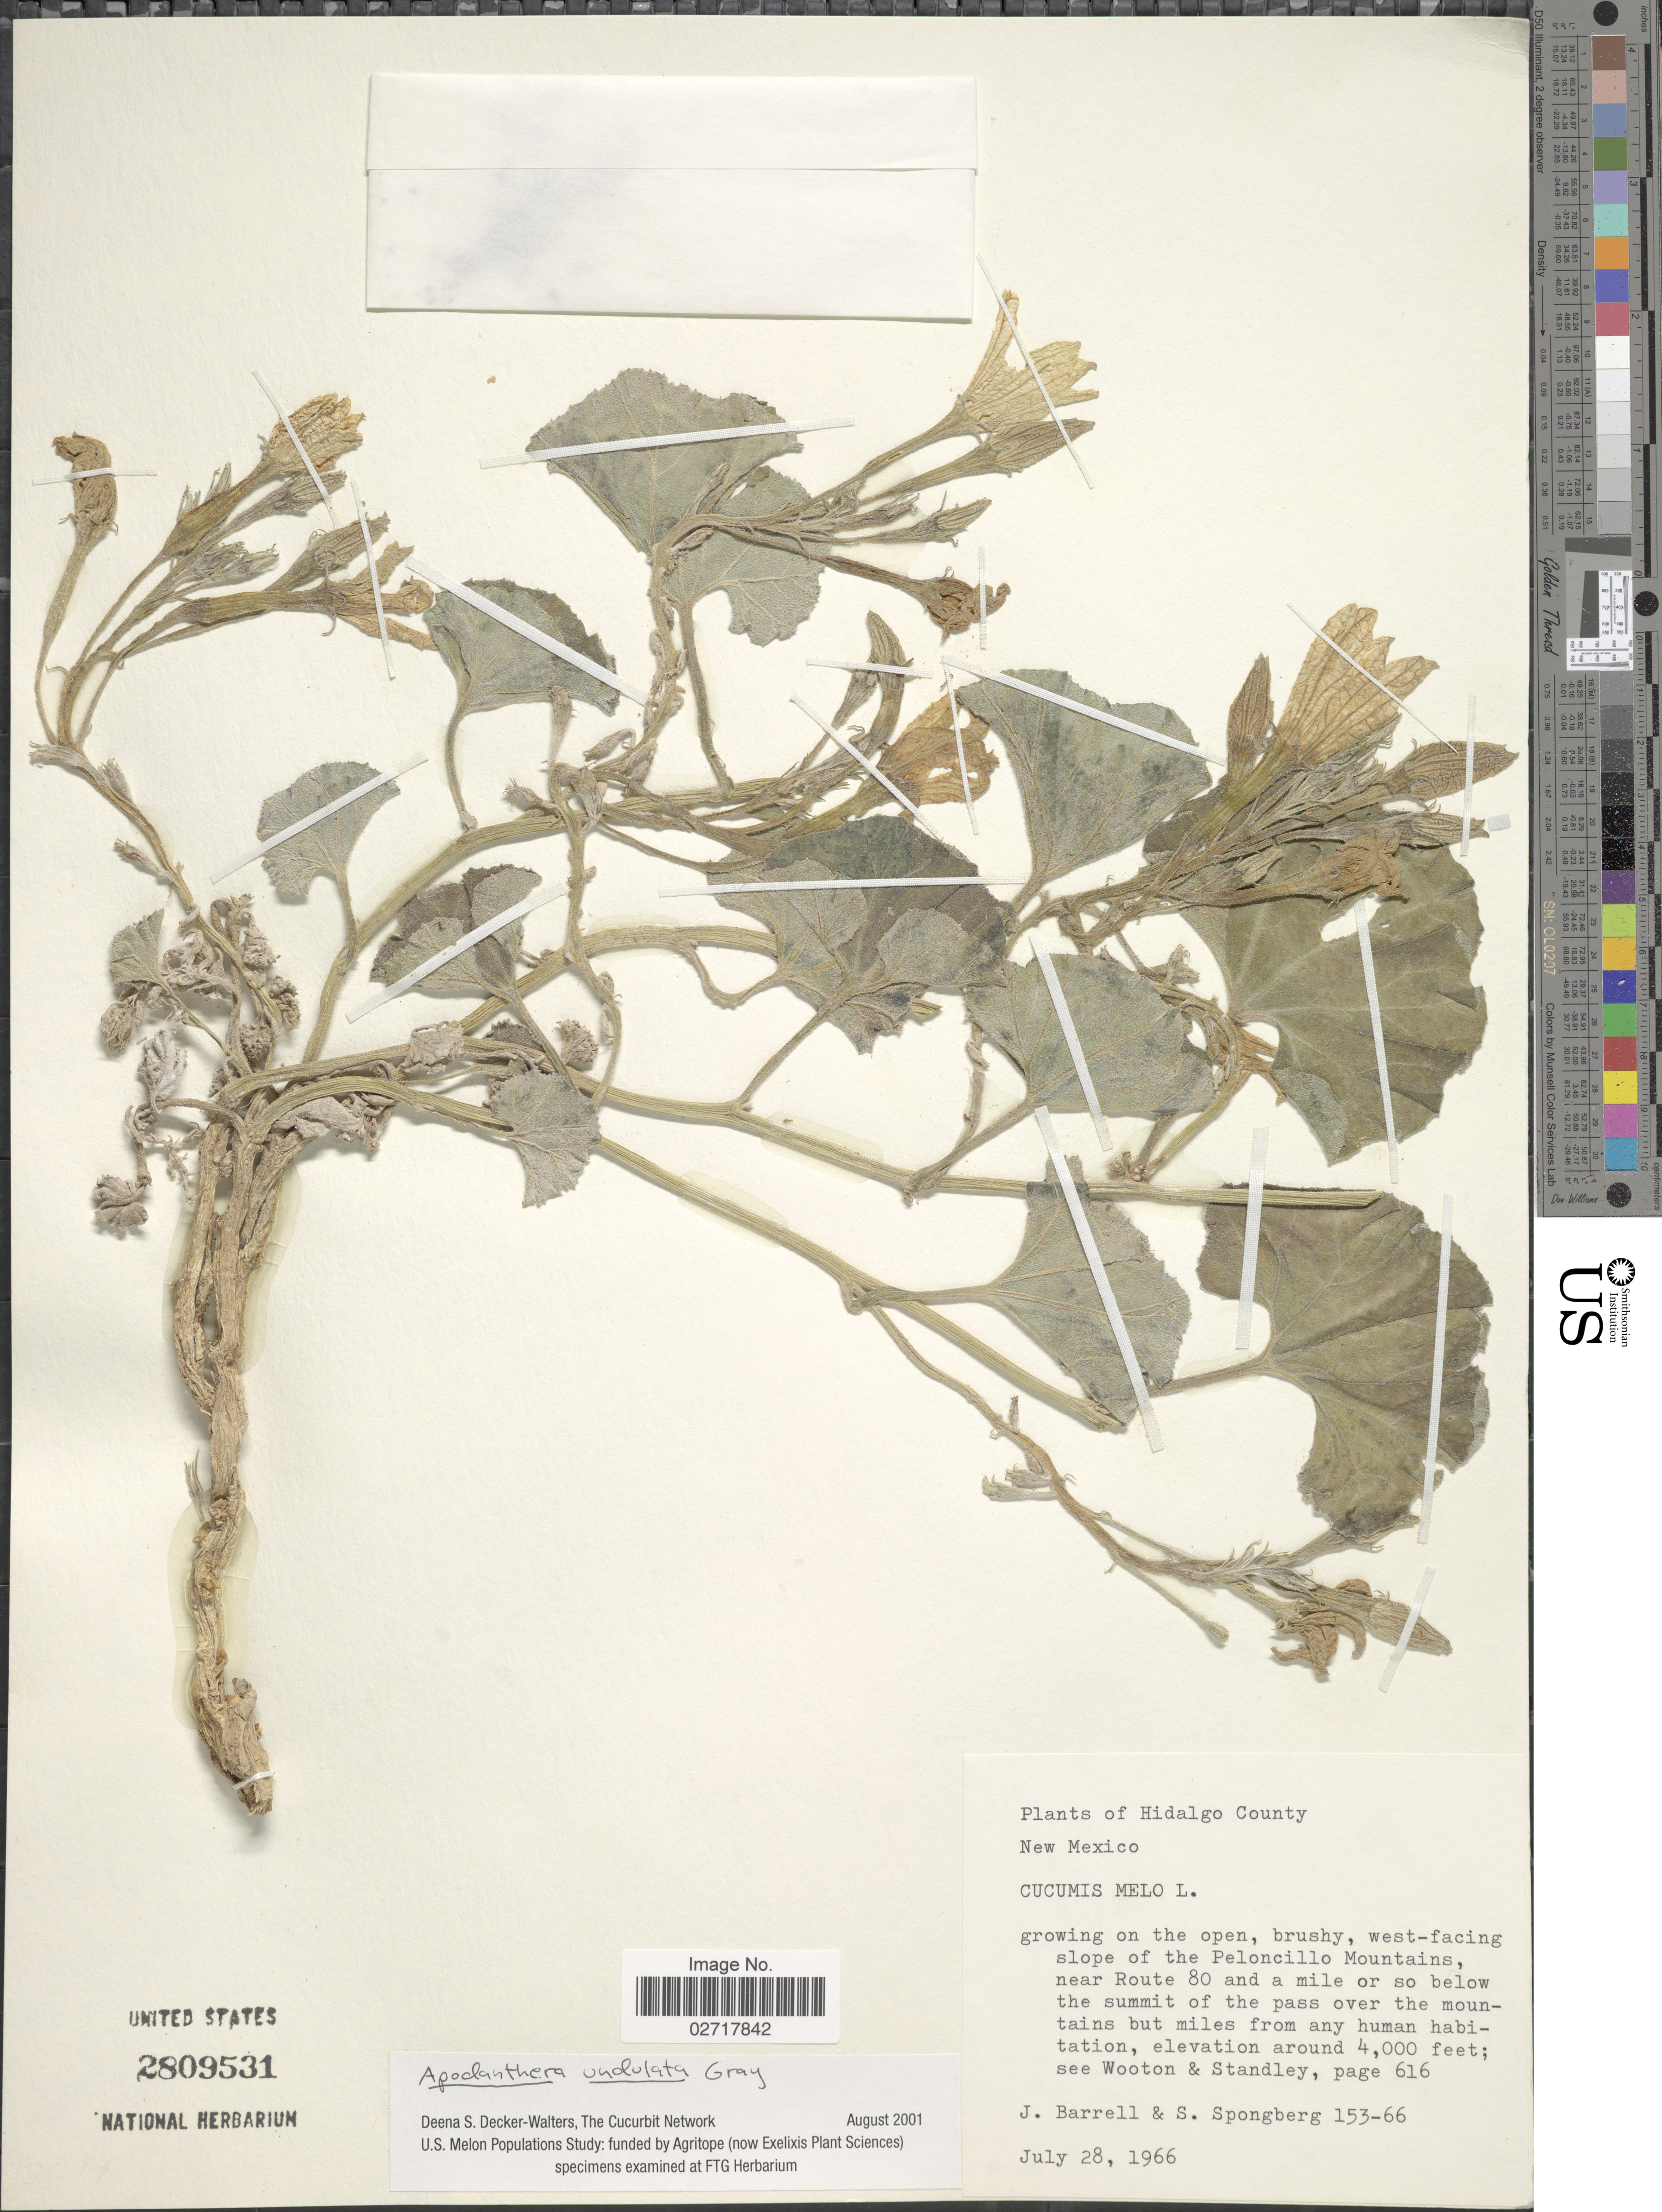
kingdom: Plantae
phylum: Tracheophyta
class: Magnoliopsida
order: Cucurbitales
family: Cucurbitaceae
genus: Apodanthera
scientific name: Apodanthera undulata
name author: A. Gray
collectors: J. Barrell & S. A.Spongberg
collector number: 153-66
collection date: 1966-07-28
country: United States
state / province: New Mexico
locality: Hidalgo County. west-facing slope of the Peloncillo Mountains, near Route 80 and a mile or so below the summit of the pass over the mountains but miles from any human habitation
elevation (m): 1219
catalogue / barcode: US 2809531